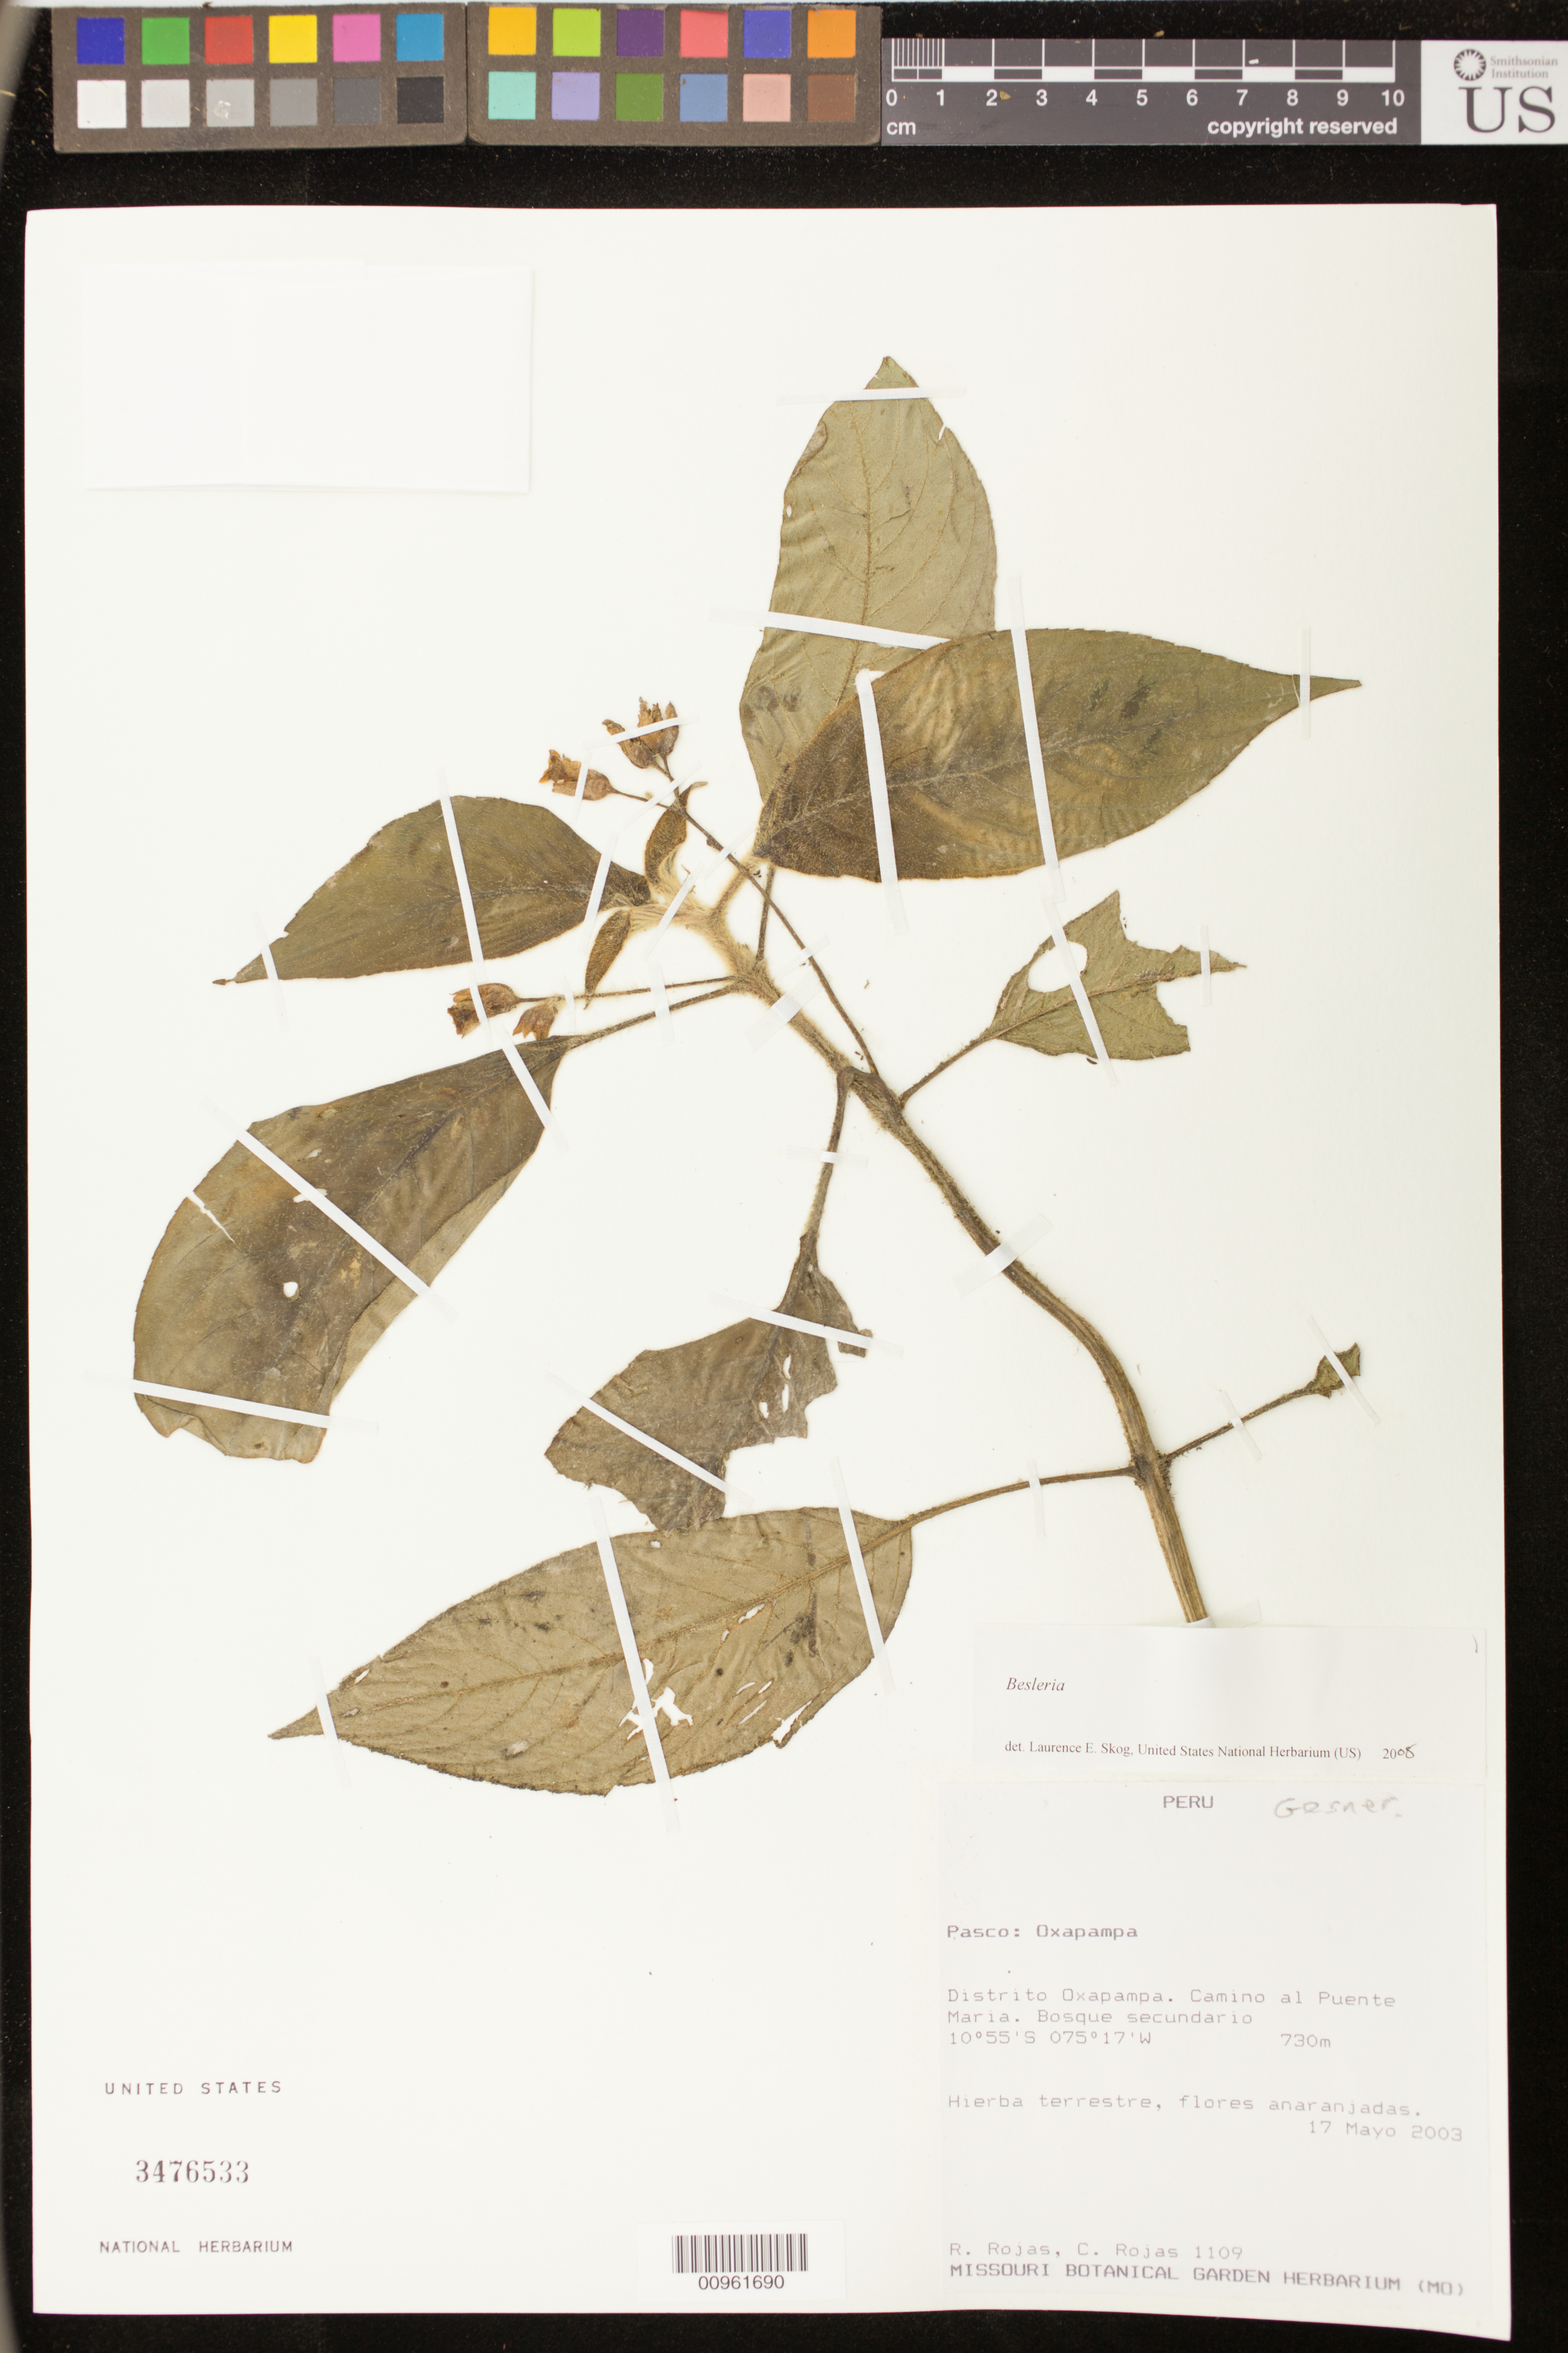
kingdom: Plantae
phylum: Tracheophyta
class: Magnoliopsida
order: Lamiales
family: Gesneriaceae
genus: Besleria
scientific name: Besleria sp.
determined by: Skog, Laurence E.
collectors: R. Rojas & C. Rojas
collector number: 1109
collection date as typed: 17 May 2003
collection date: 2003-05-17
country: Peru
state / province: Pasco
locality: Pasco: Oxapampa. Distrito Oxapampa. Camino al Puente Maria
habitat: Bosque secundario.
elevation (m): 730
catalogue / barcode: US 3476533